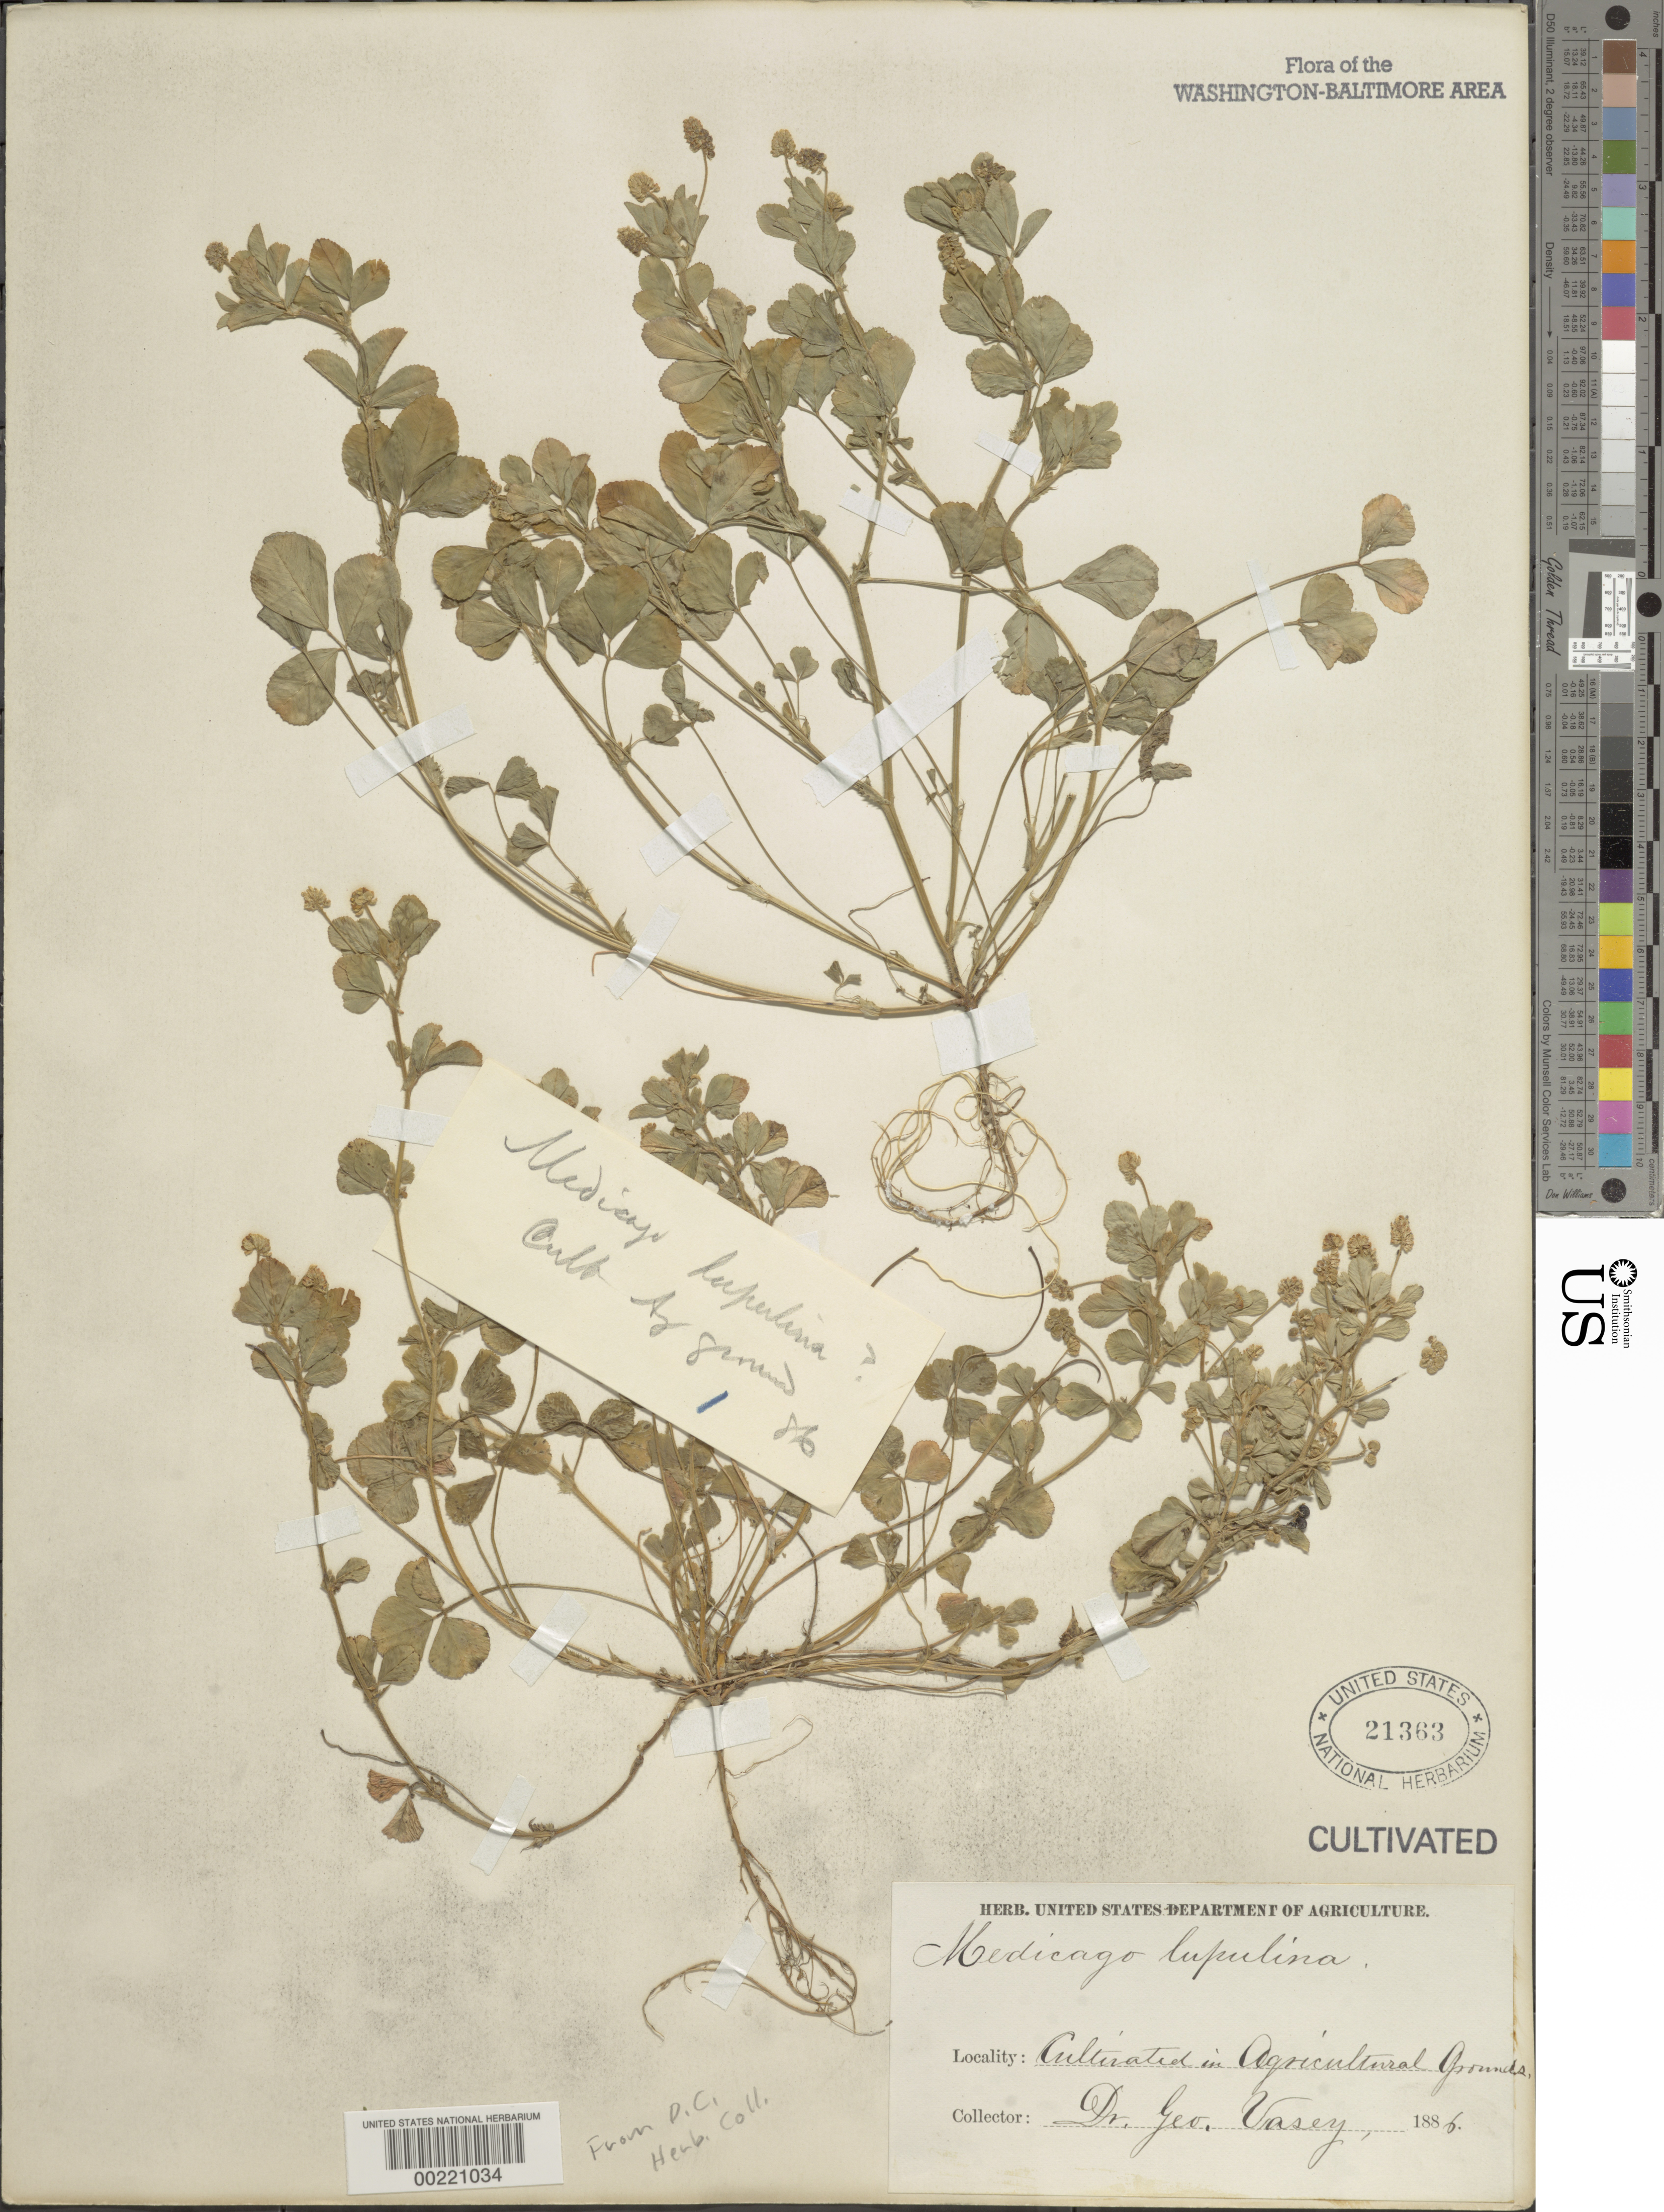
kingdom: Plantae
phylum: Tracheophyta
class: Magnoliopsida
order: Fabales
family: Fabaceae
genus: Medicago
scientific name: Medicago lupulina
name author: L.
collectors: G. R. Vasey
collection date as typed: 1886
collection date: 1886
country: United States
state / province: District of Columbia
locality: Department of Agriculture grounds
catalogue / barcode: US 21363